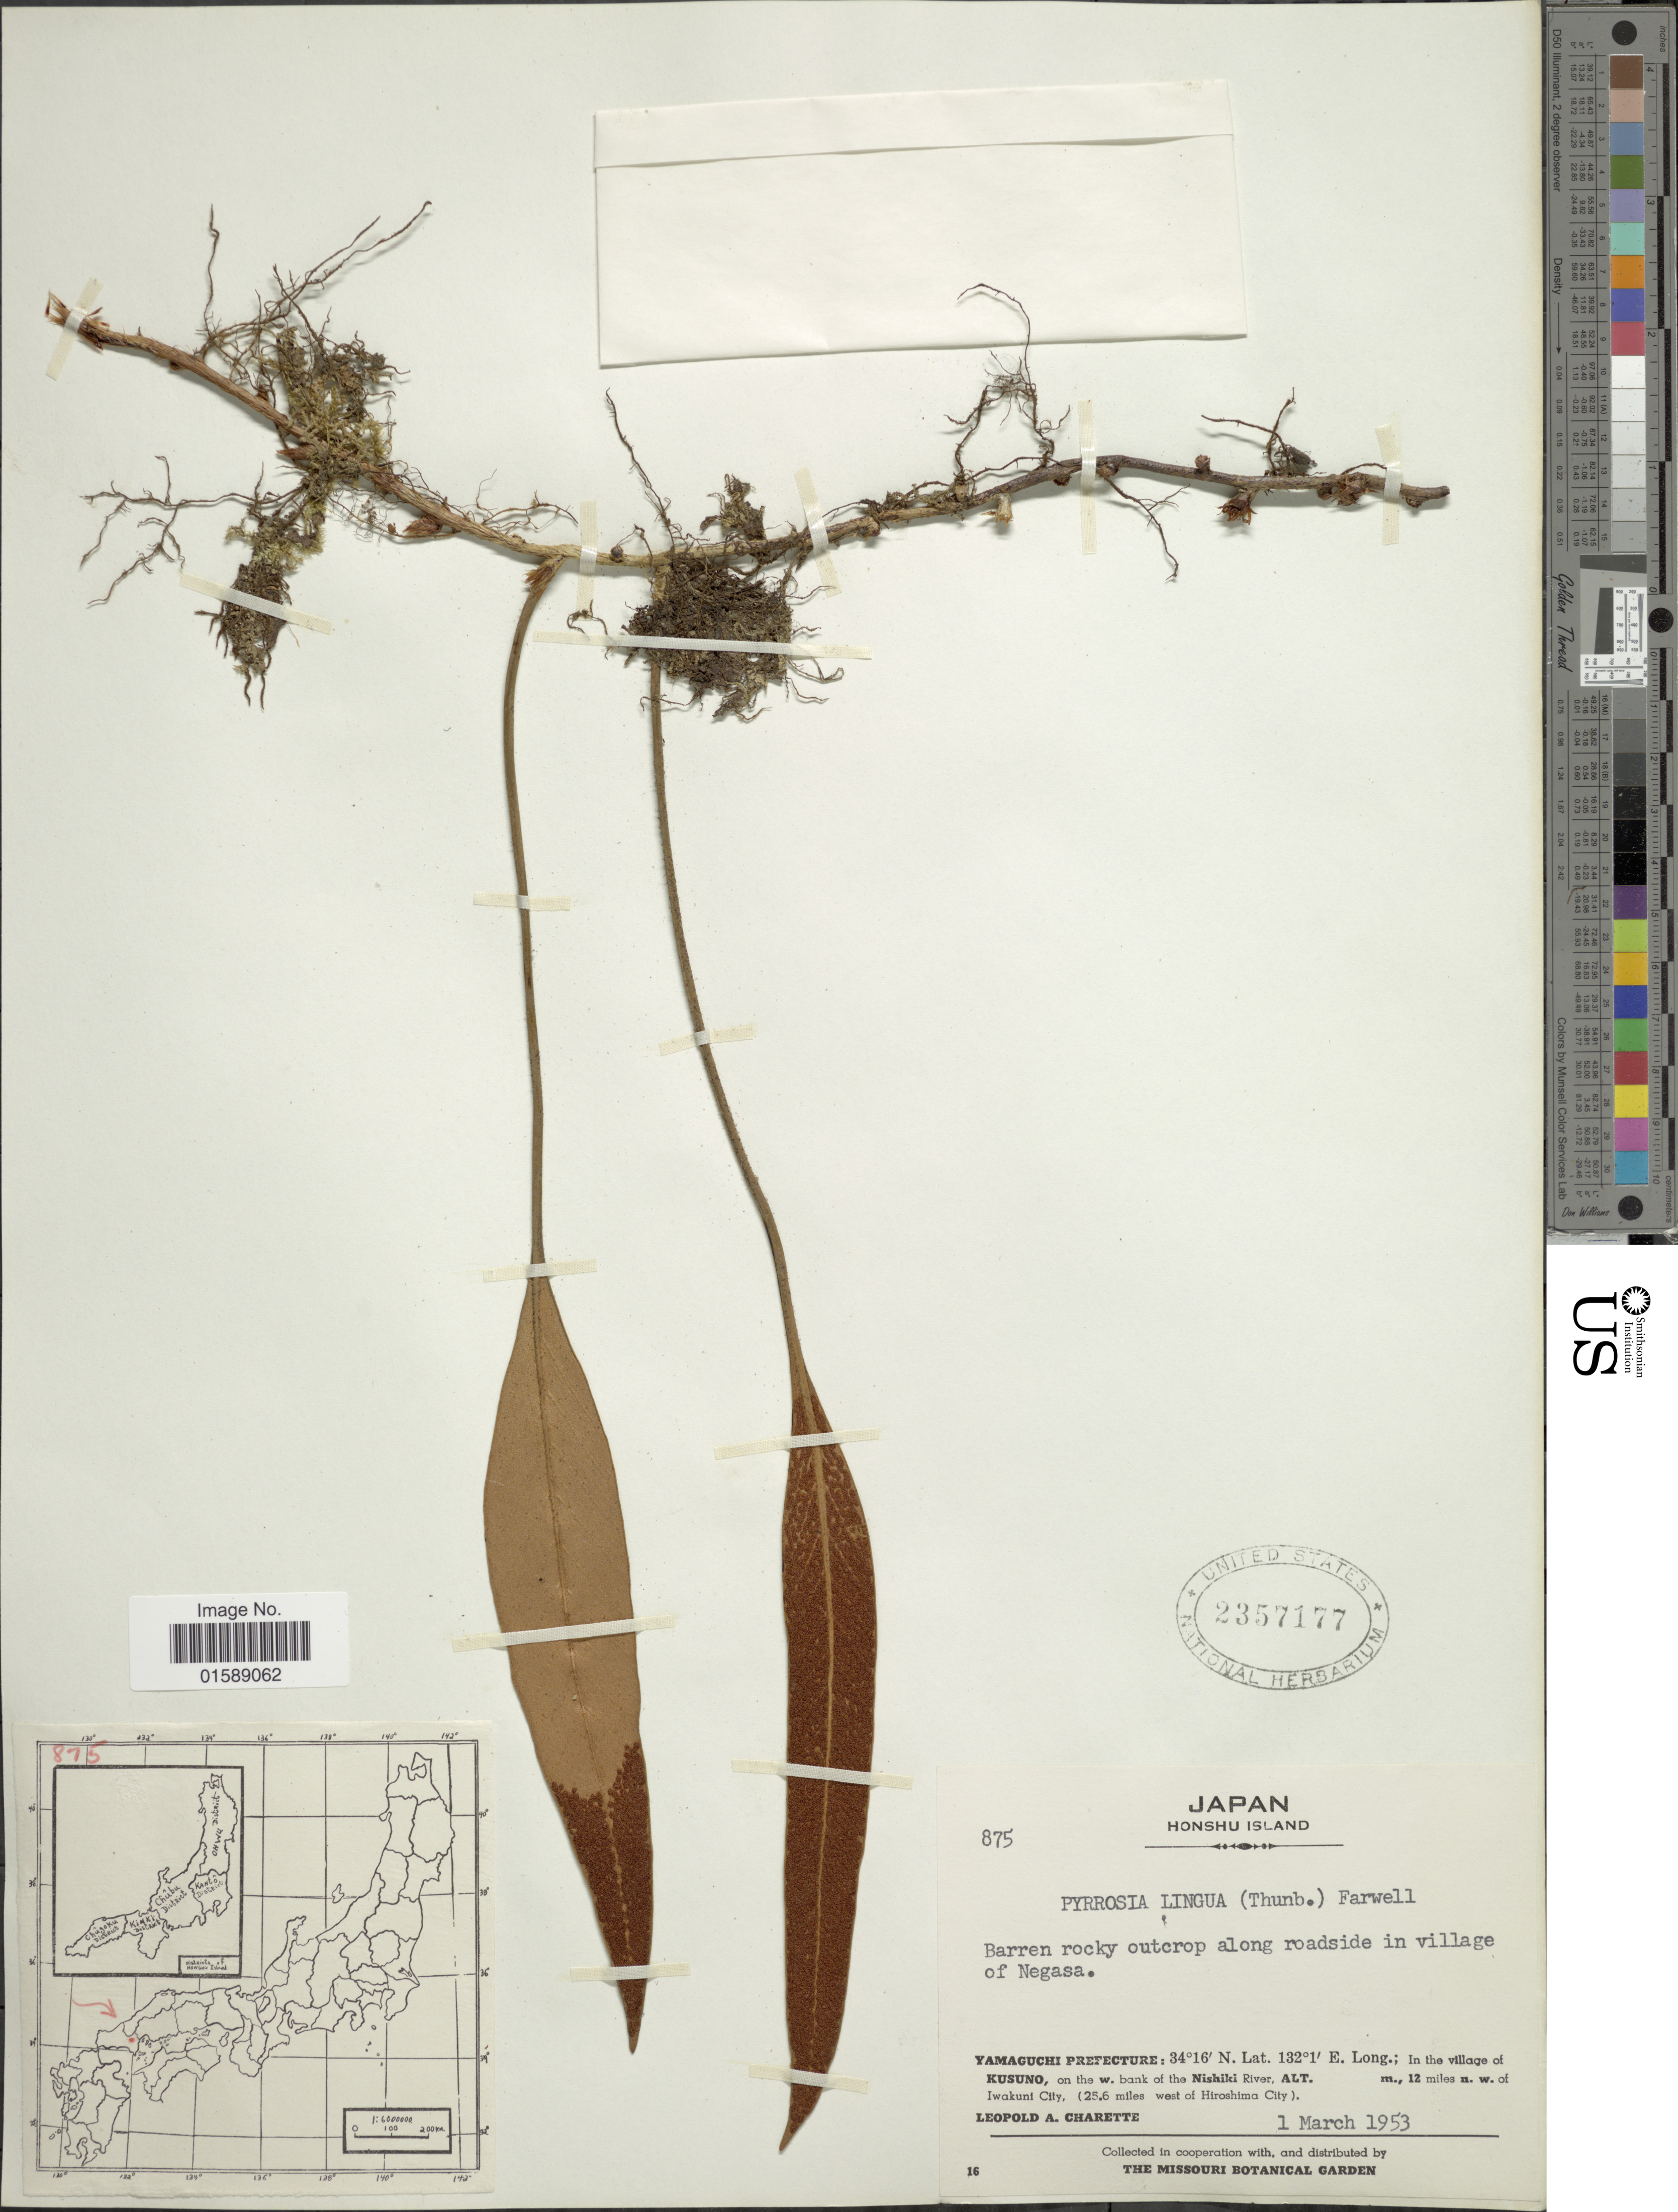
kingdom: Plantae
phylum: Tracheophyta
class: Polypodiopsida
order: Polypodiales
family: Polypodiaceae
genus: Pyrrosia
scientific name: Pyrrosia lingua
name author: (Thurb.) Farw.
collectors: L. A. Charette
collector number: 875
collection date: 1953-03-01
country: Japan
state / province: Yamaguti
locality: Honshu Island. Yamaguchi Prefecture; In the village of Kusuno, on the w. bank of the Nishiki River, 12 miles n. w. of Iwakuni City, (25.6 miles west Hiroshima City)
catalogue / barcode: US 2357177